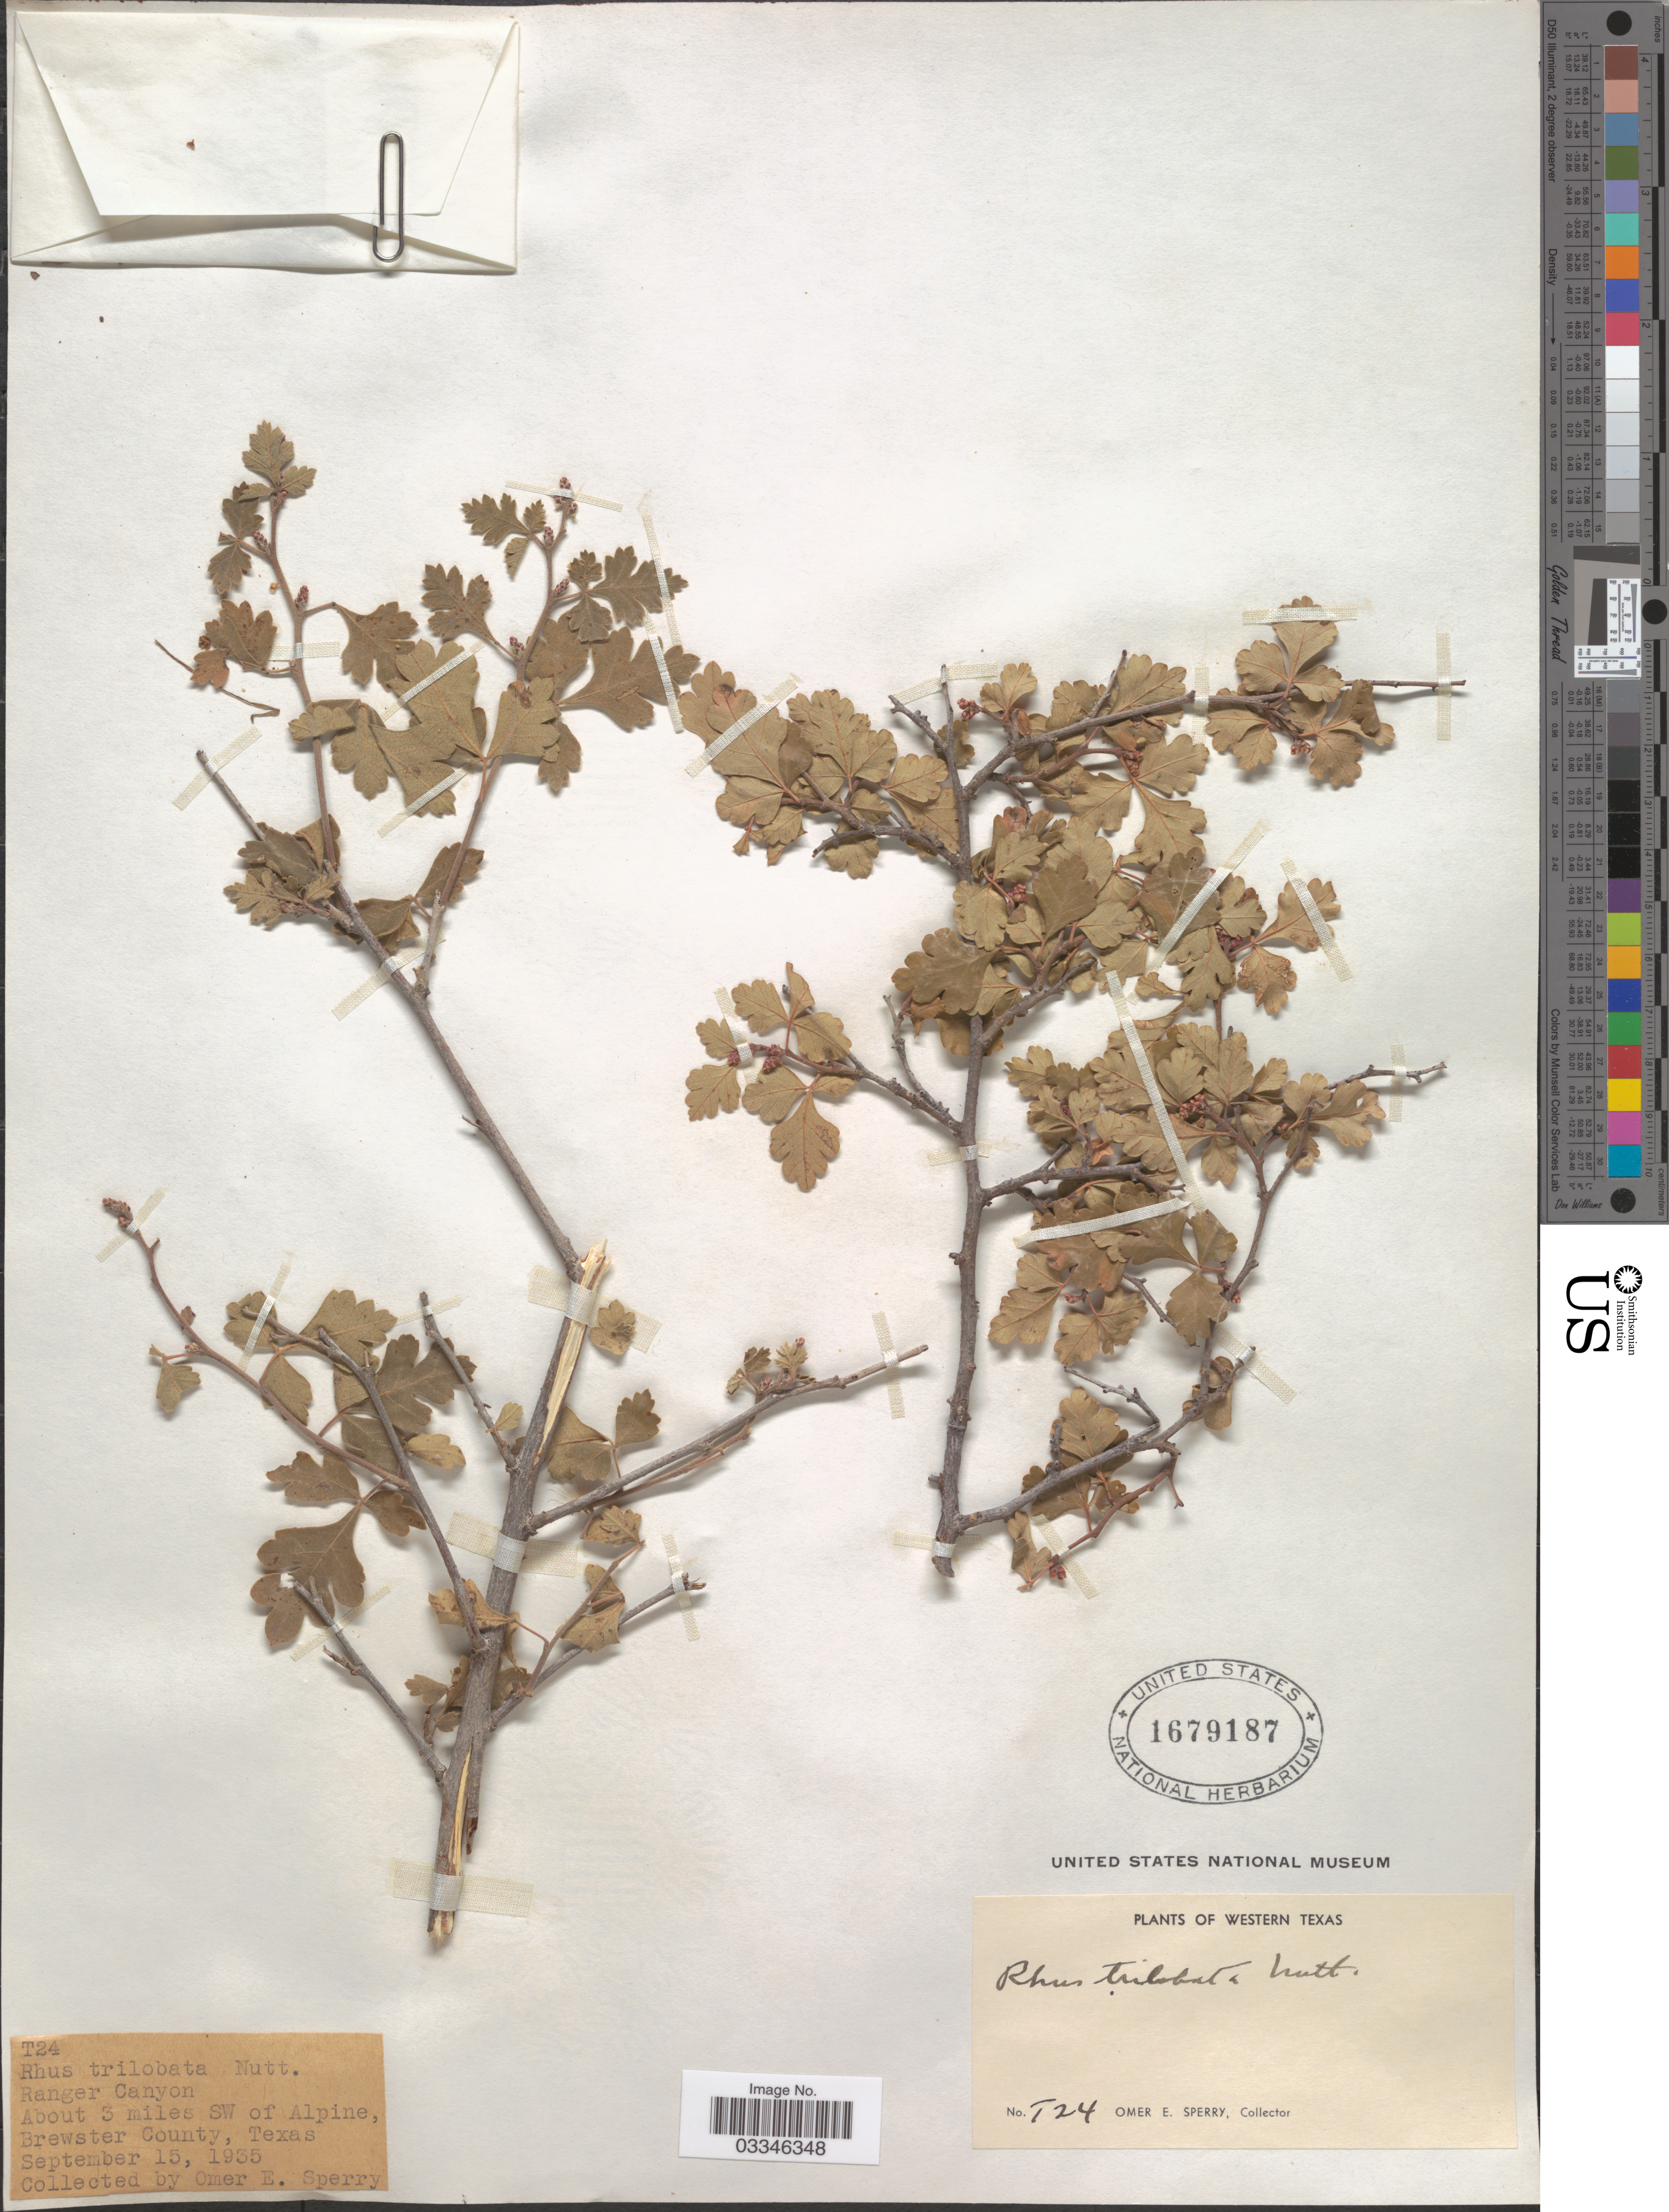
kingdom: Plantae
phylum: Tracheophyta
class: Magnoliopsida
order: Sapindales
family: Anacardiaceae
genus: Rhus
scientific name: Rhus trilobata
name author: Nutt.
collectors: O. E. Sperry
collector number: T24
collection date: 1935-09-15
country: United States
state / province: Texas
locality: Western Texas. Ranger Canyon. About 3 miles SW of Alpine, Brewster County.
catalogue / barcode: US 1679187